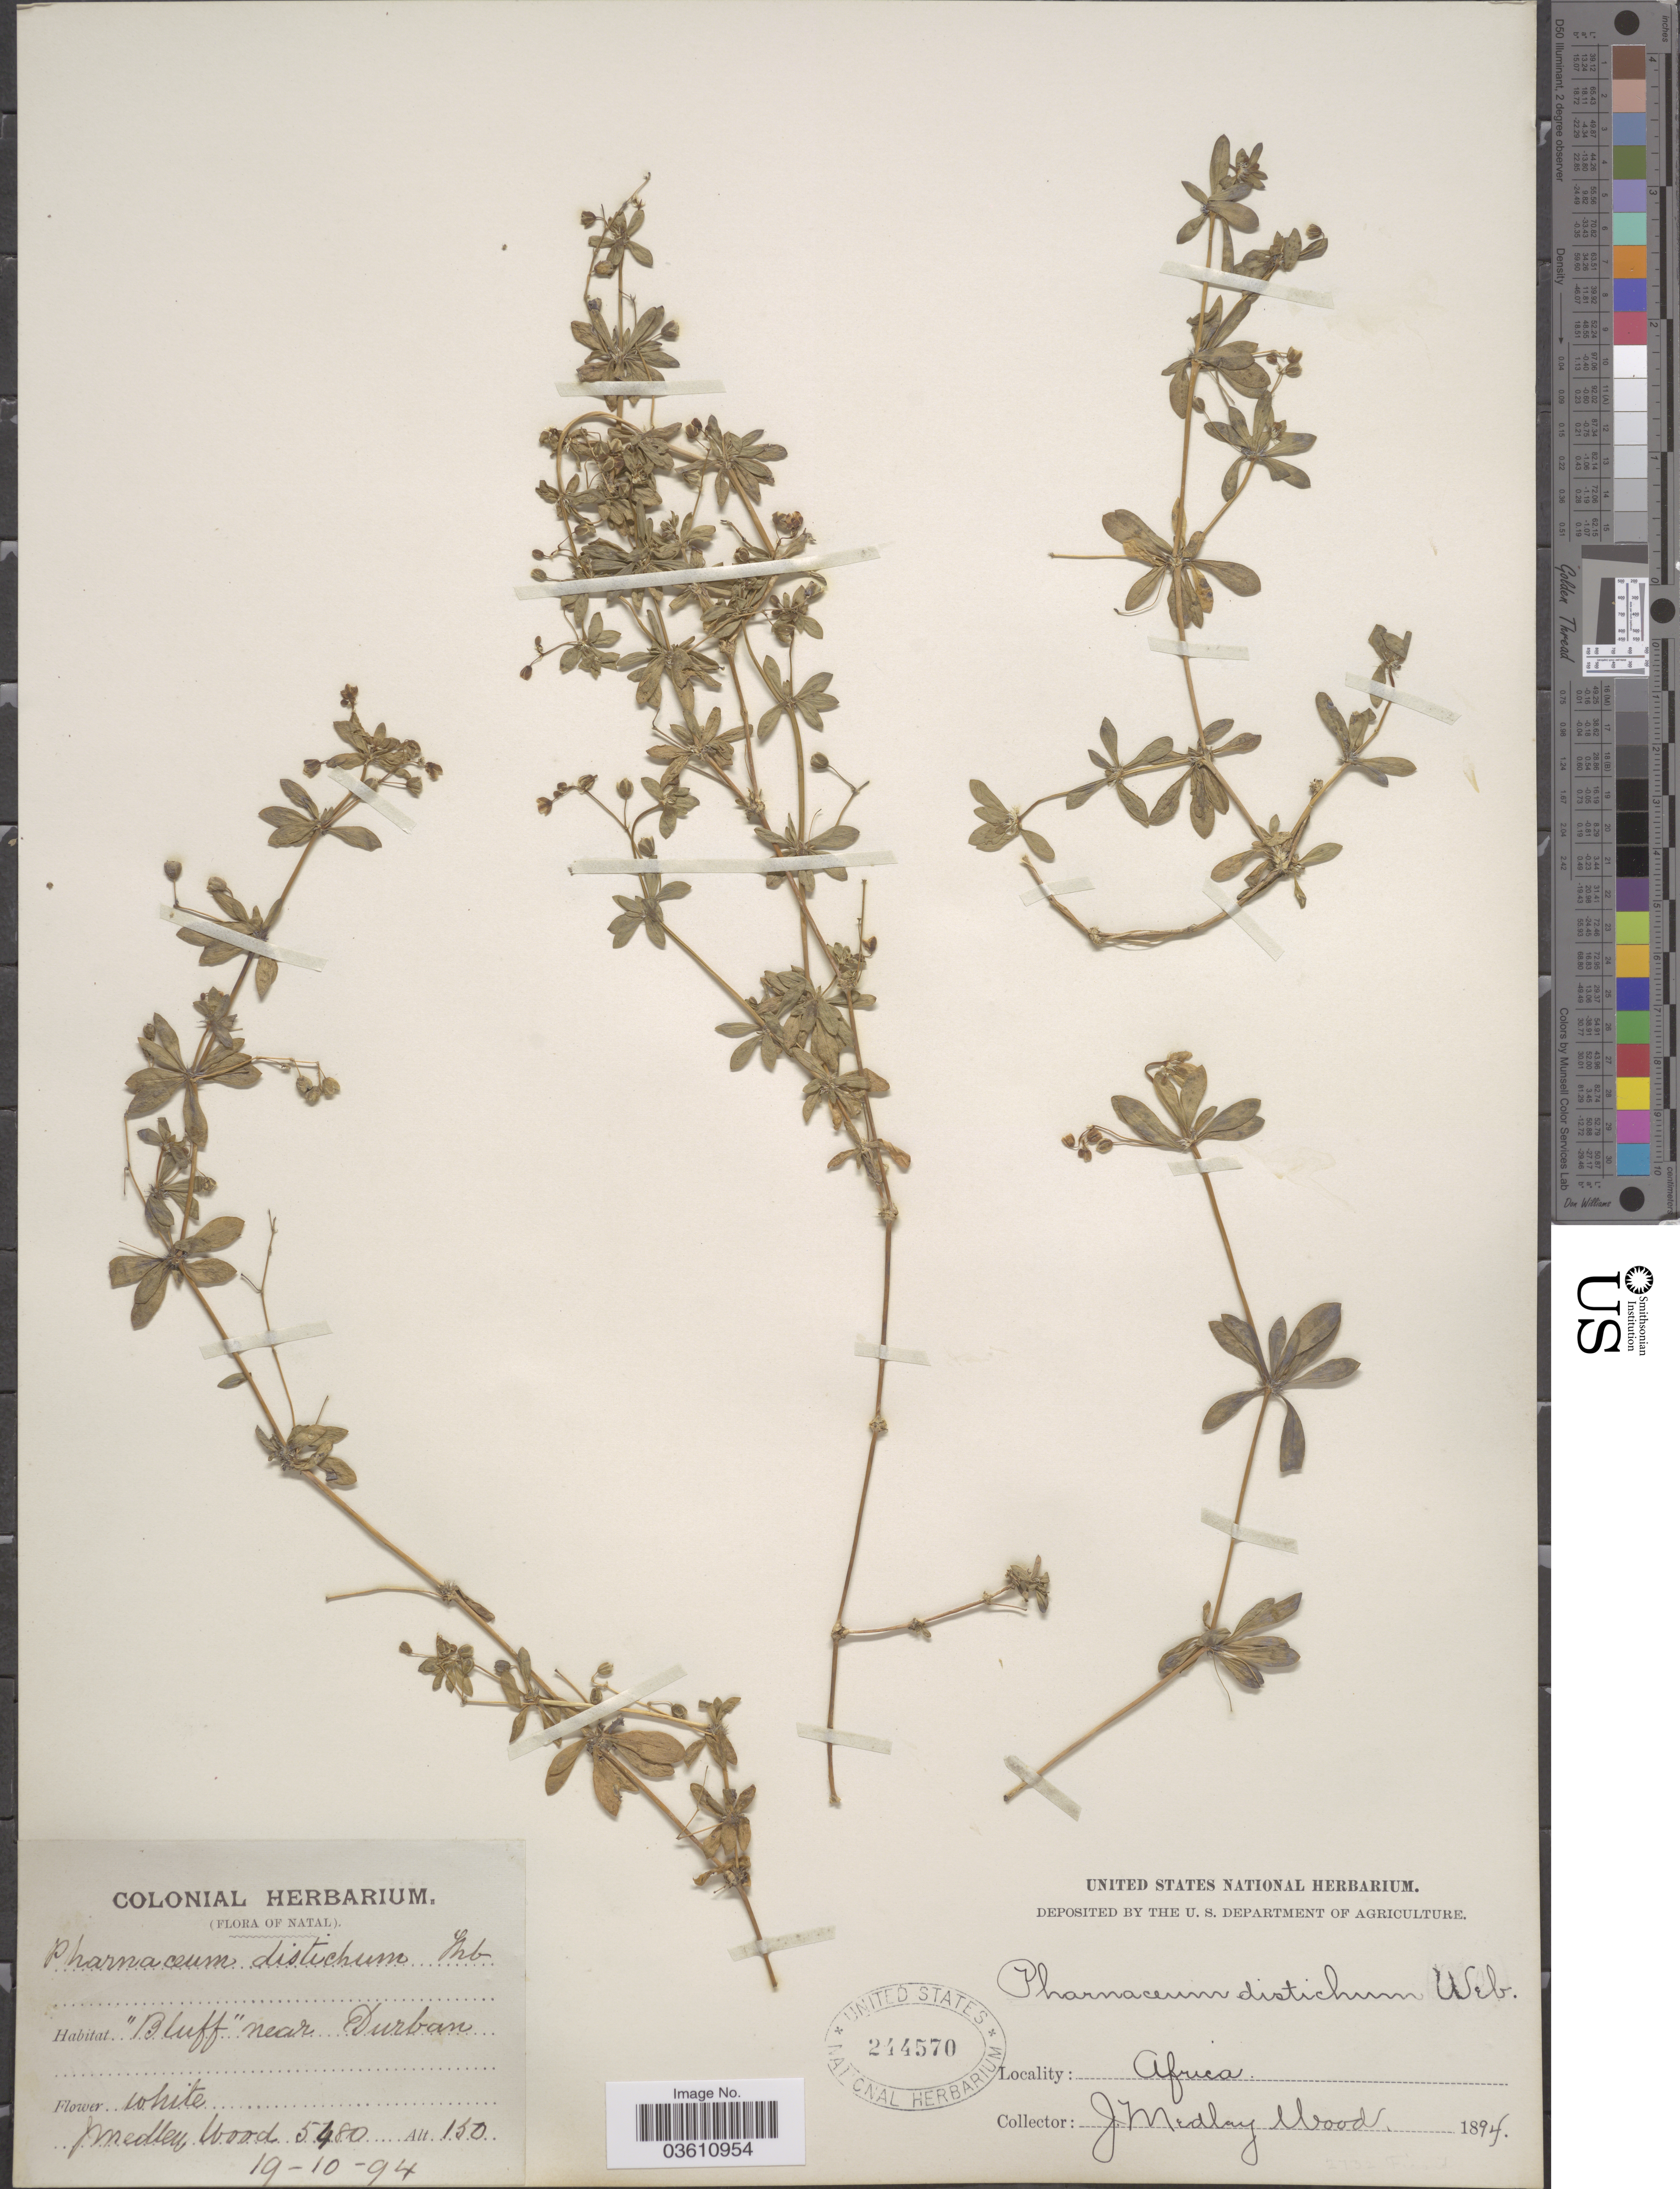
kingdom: Plantae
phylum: Tracheophyta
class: Magnoliopsida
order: Caryophyllales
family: Molluginaceae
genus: Pharnaceum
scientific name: Pharnaceum thunbergii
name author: Adamson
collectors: J. Medley Wood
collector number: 5480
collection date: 1894-10-19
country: South Africa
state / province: KwaZulu-Natal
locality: Natal. "Bluff" near Durban.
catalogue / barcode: US 244570